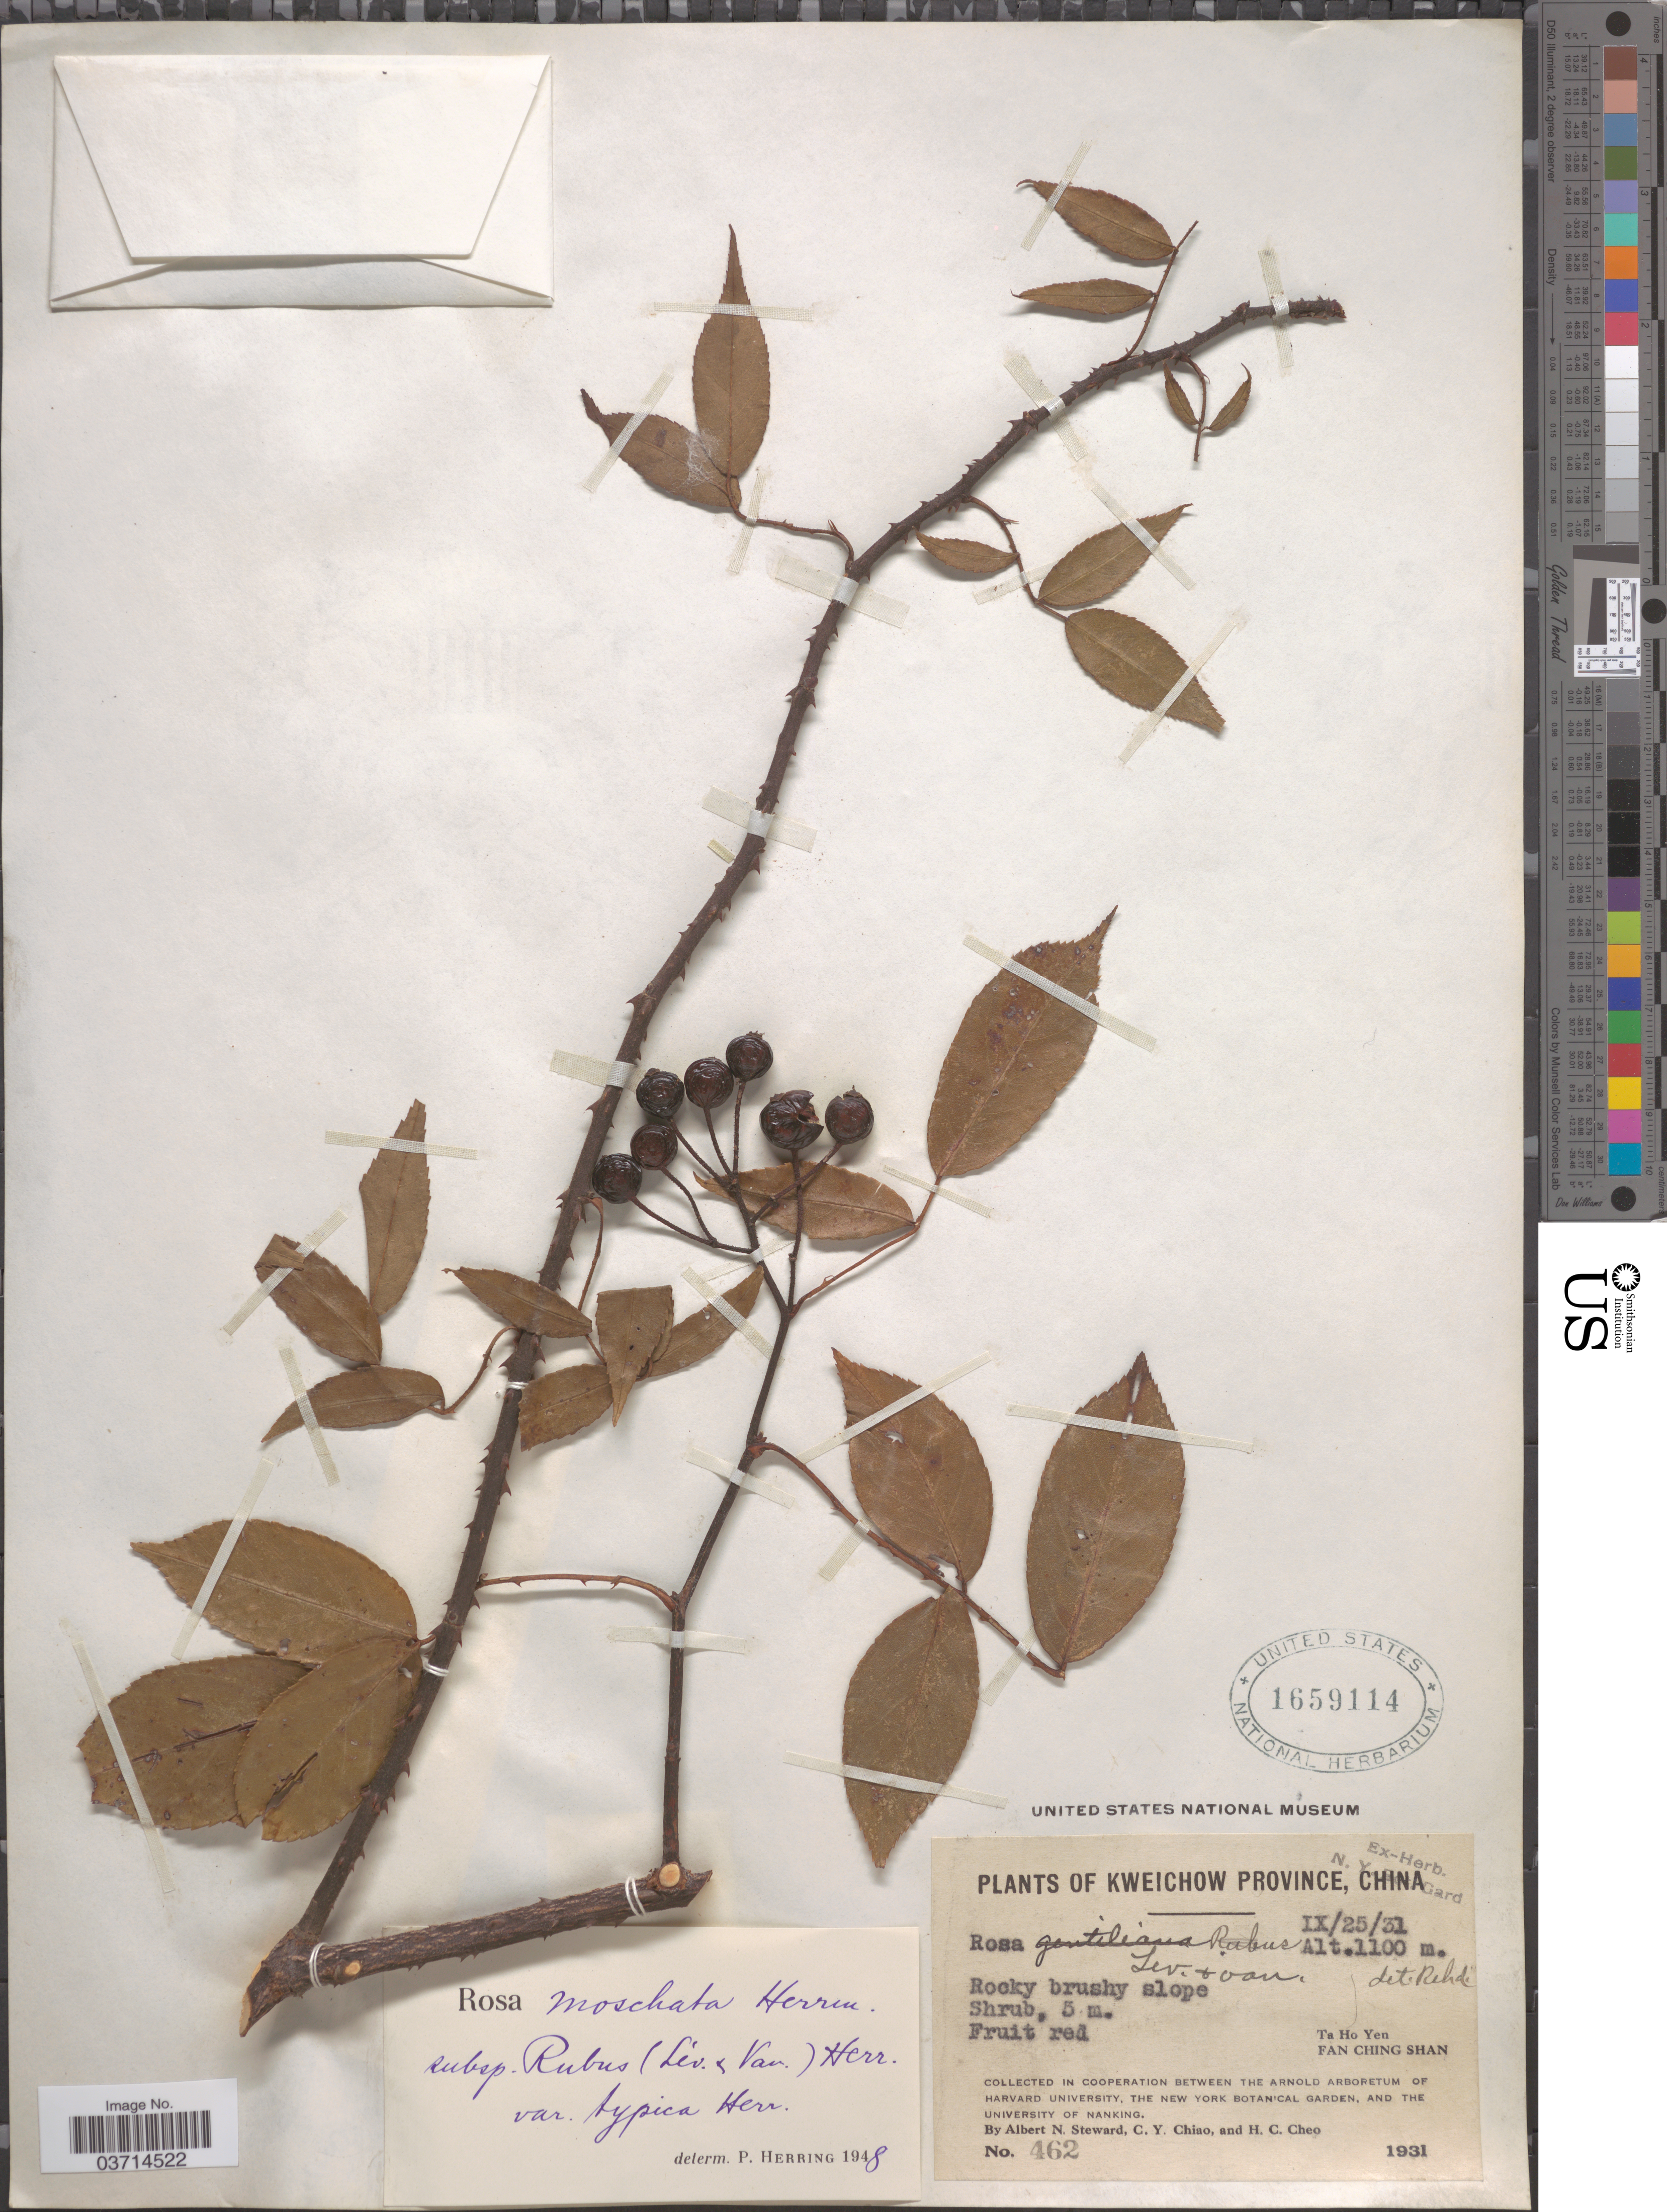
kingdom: Plantae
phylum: Tracheophyta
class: Magnoliopsida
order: Rosales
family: Rosaceae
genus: Rosa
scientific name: Rosa rubus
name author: H. Lév. & Vaniot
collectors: A. N. Steward, C. Y. Chiao & H. Cheo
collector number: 462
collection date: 1931-09-25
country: China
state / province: Guizhou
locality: Kweichow Province. Ta Ho Yen. Fan Ching Shan.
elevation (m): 1100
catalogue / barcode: US 1659114